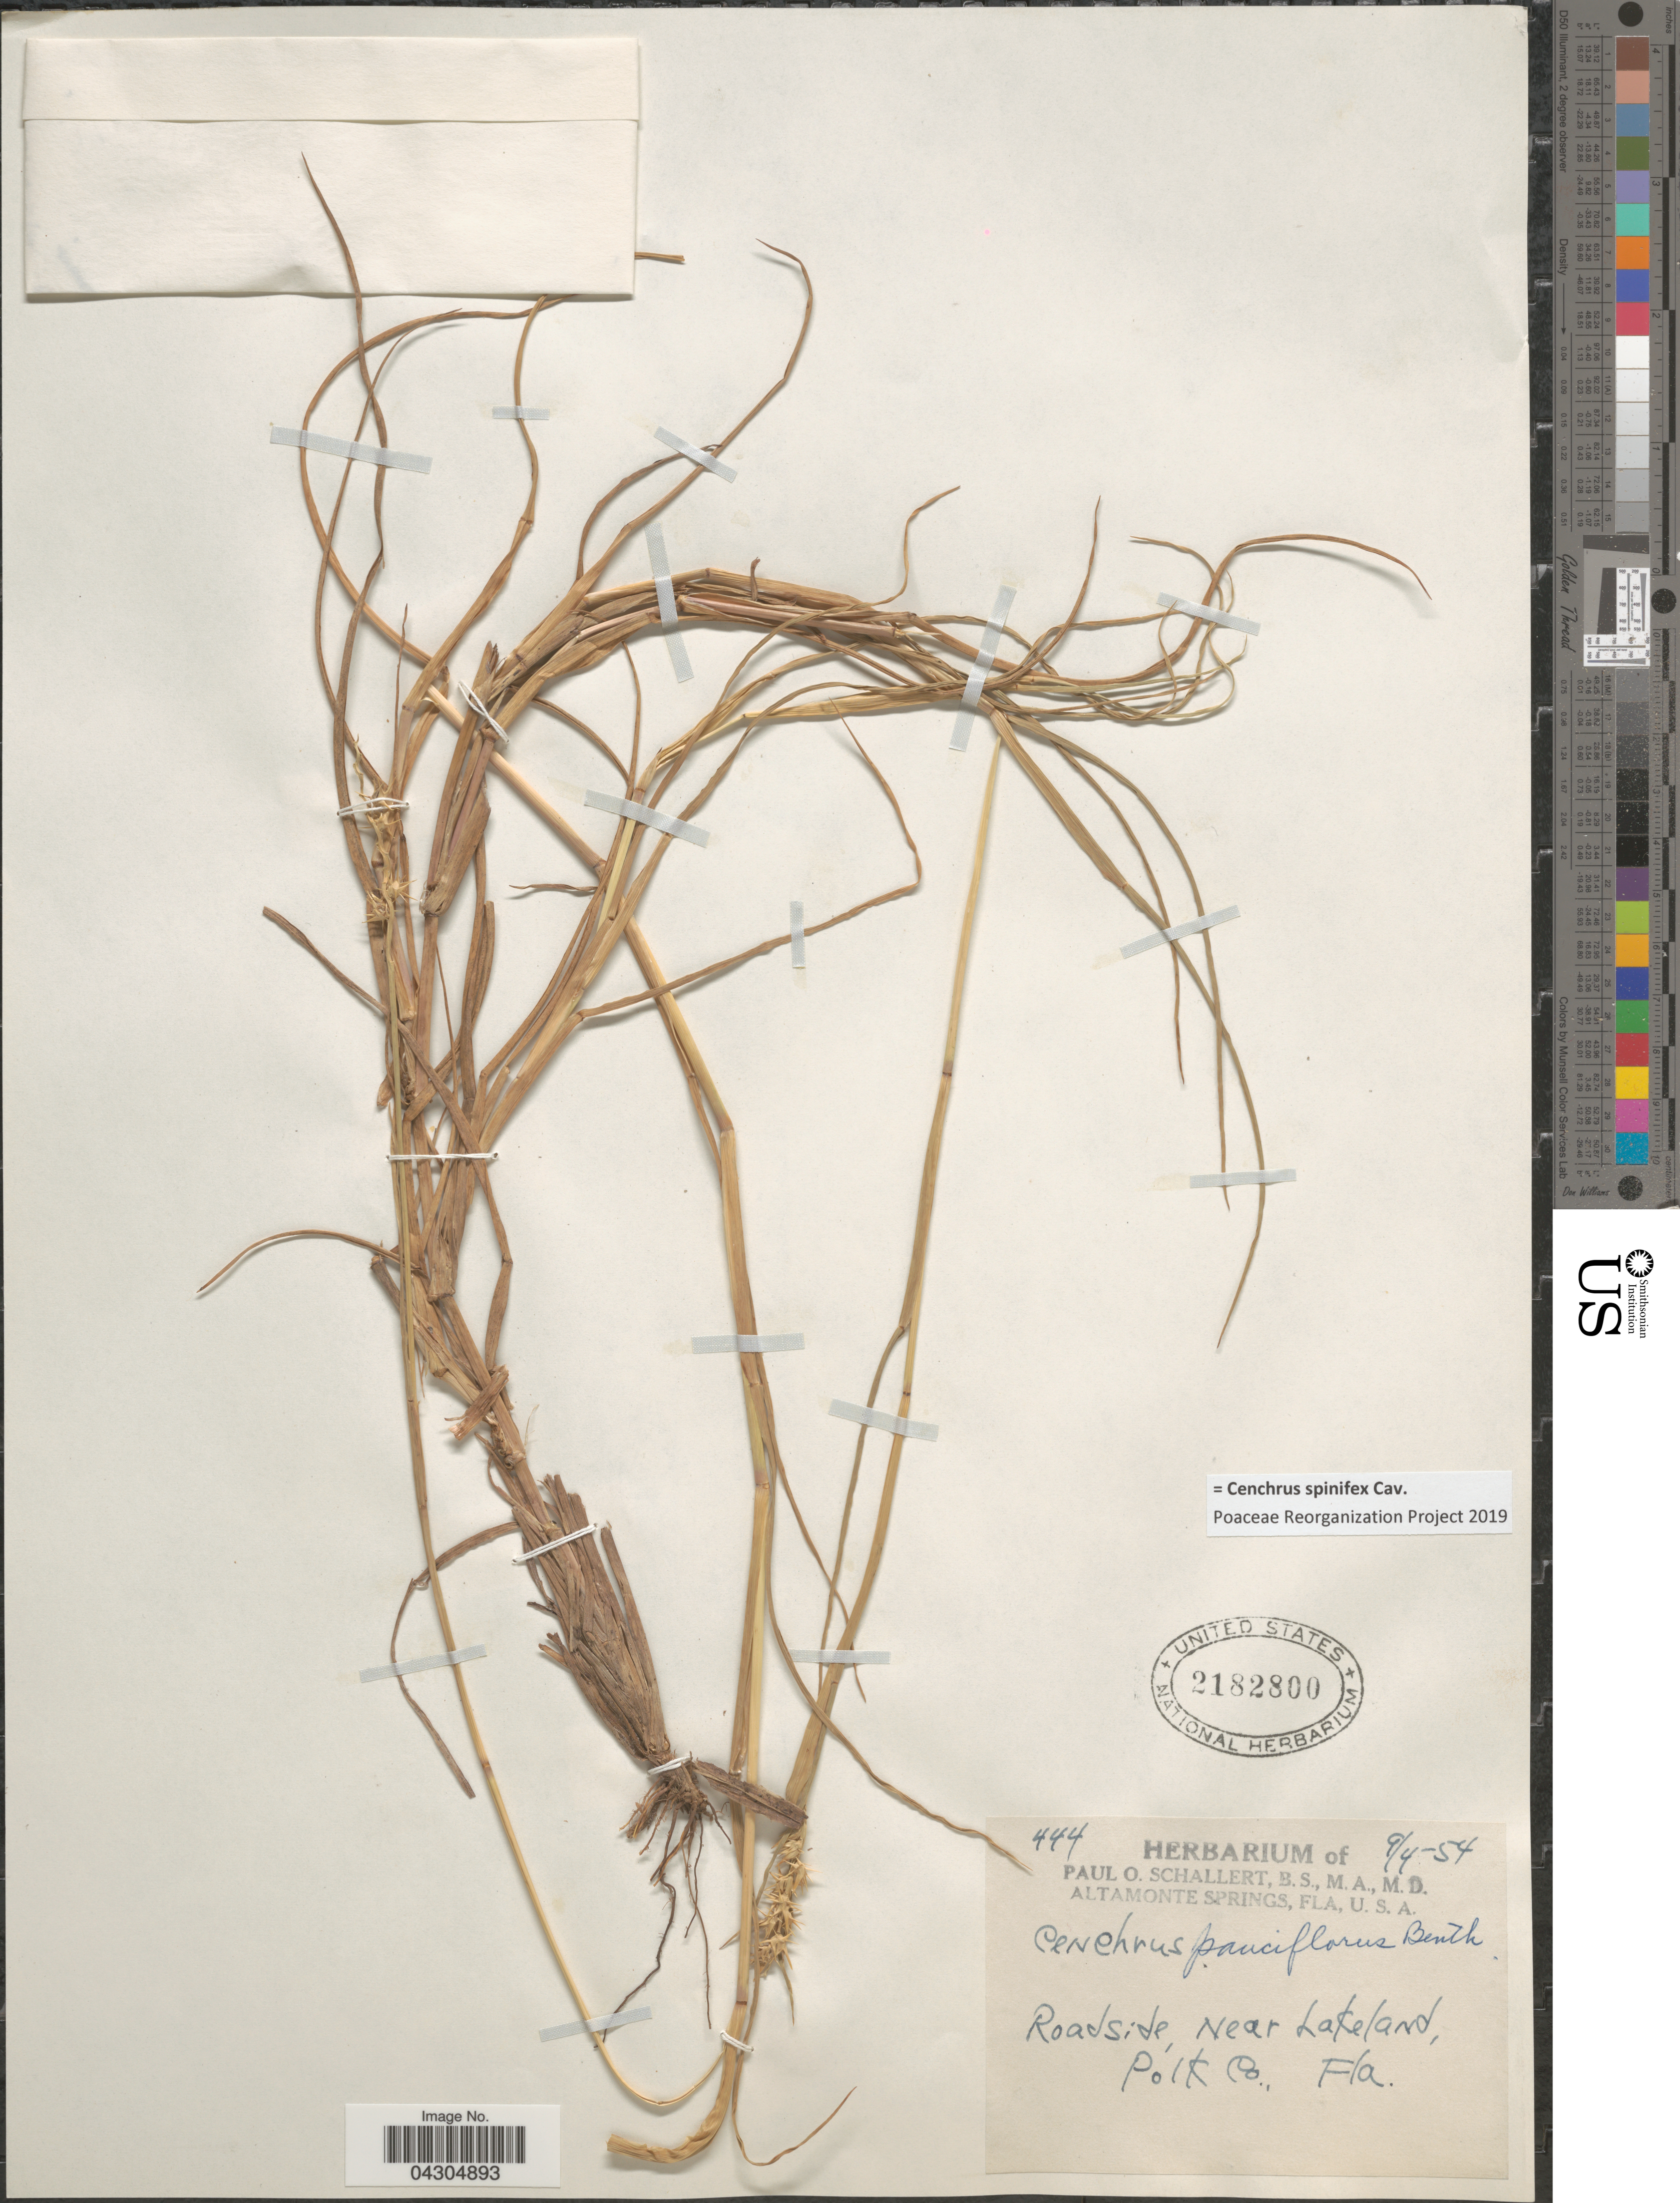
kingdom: Plantae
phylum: Tracheophyta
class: Liliopsida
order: Poales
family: Poaceae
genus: Cenchrus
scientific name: Cenchrus spinifex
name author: Cav.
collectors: ex herb. P.O. Schallert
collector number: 444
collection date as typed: Transcribed d/m/y: 4/9/54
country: United States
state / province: Florida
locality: Roadside, near Lakeland, Polk Co.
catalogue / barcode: US 2182800